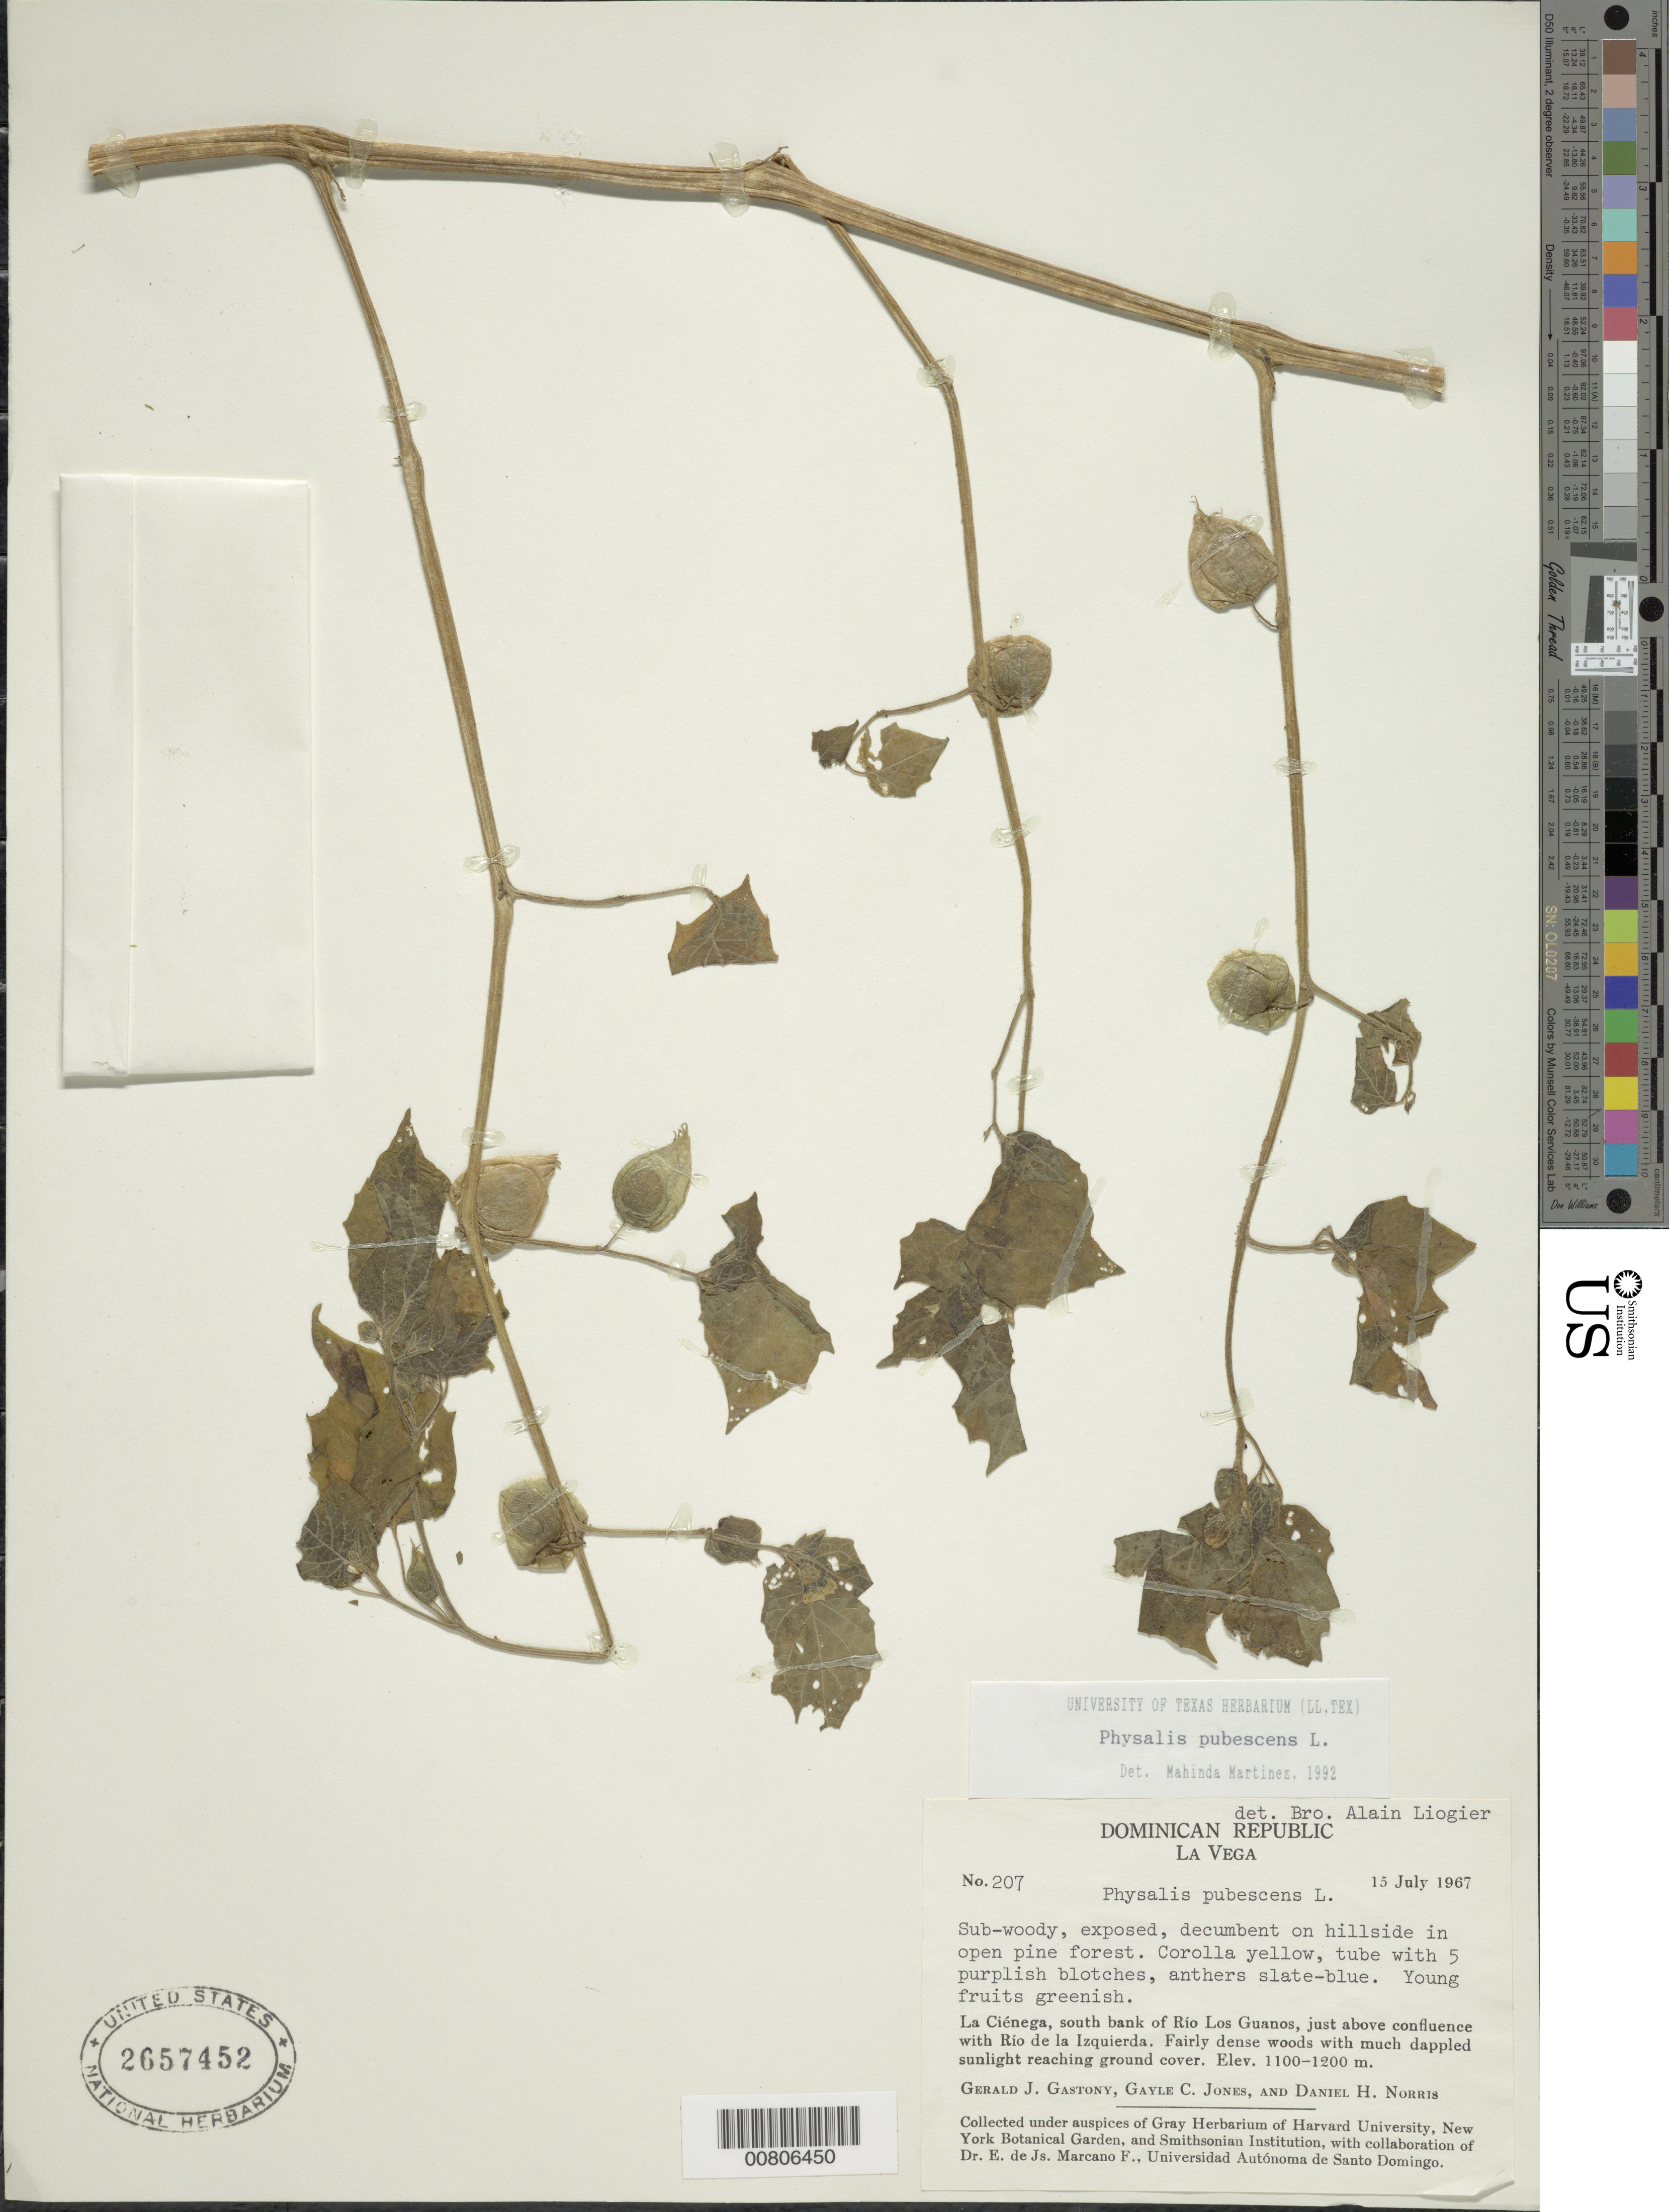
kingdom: Plantae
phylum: Tracheophyta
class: Magnoliopsida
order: Solanales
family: Solanaceae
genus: Physalis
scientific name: Physalis pubescens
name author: L.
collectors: G. Gastony, G. C. Jones & D. H. Norris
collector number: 207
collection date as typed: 15 Jul 1967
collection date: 1967-07-15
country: Dominican Republic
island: Hispaniola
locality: La Ciénga, south bank of Río Los Guanos, just above confluence with Río de la Izquierda.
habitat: On hillside in open pine forest.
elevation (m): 1100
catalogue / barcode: US 2657452